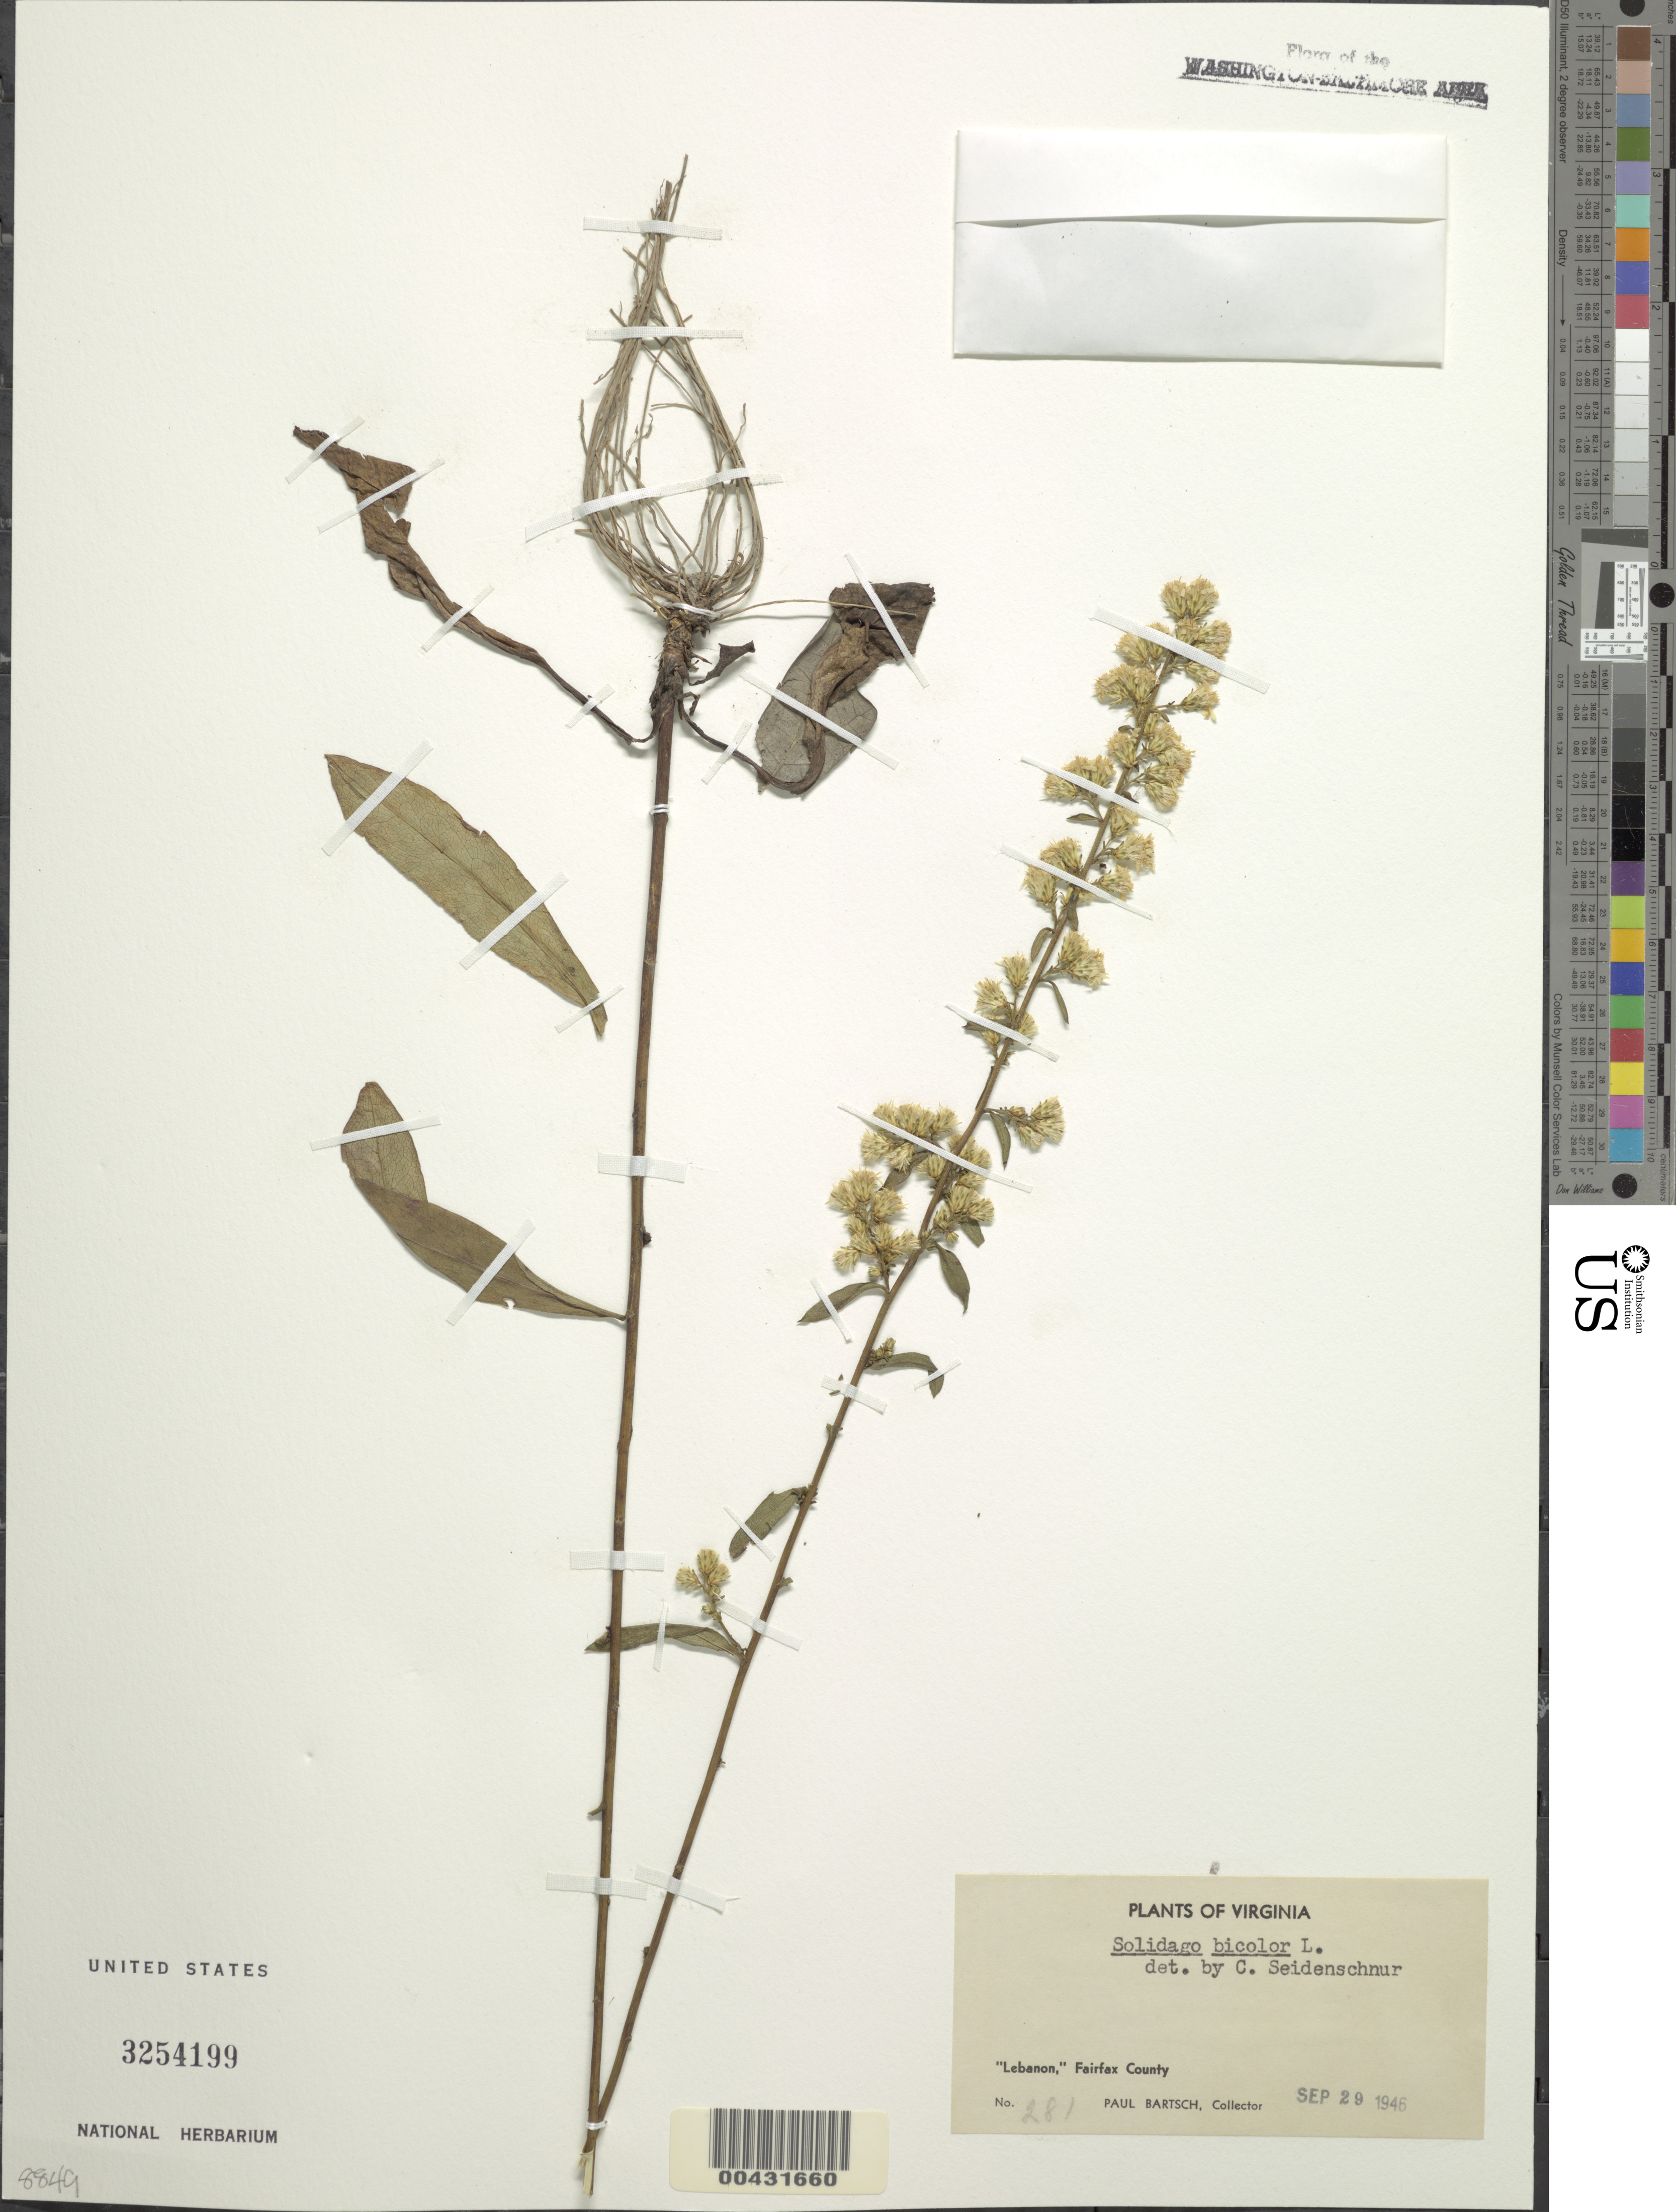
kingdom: Plantae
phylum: Tracheophyta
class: Magnoliopsida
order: Asterales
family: Asteraceae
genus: Solidago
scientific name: Solidago bicolor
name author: L.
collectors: P. Bartsch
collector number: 281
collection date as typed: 29 Sep 1946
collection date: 1946-09-29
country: United States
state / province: Virginia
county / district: Fairfax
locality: Lebanon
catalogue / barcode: US 3254199